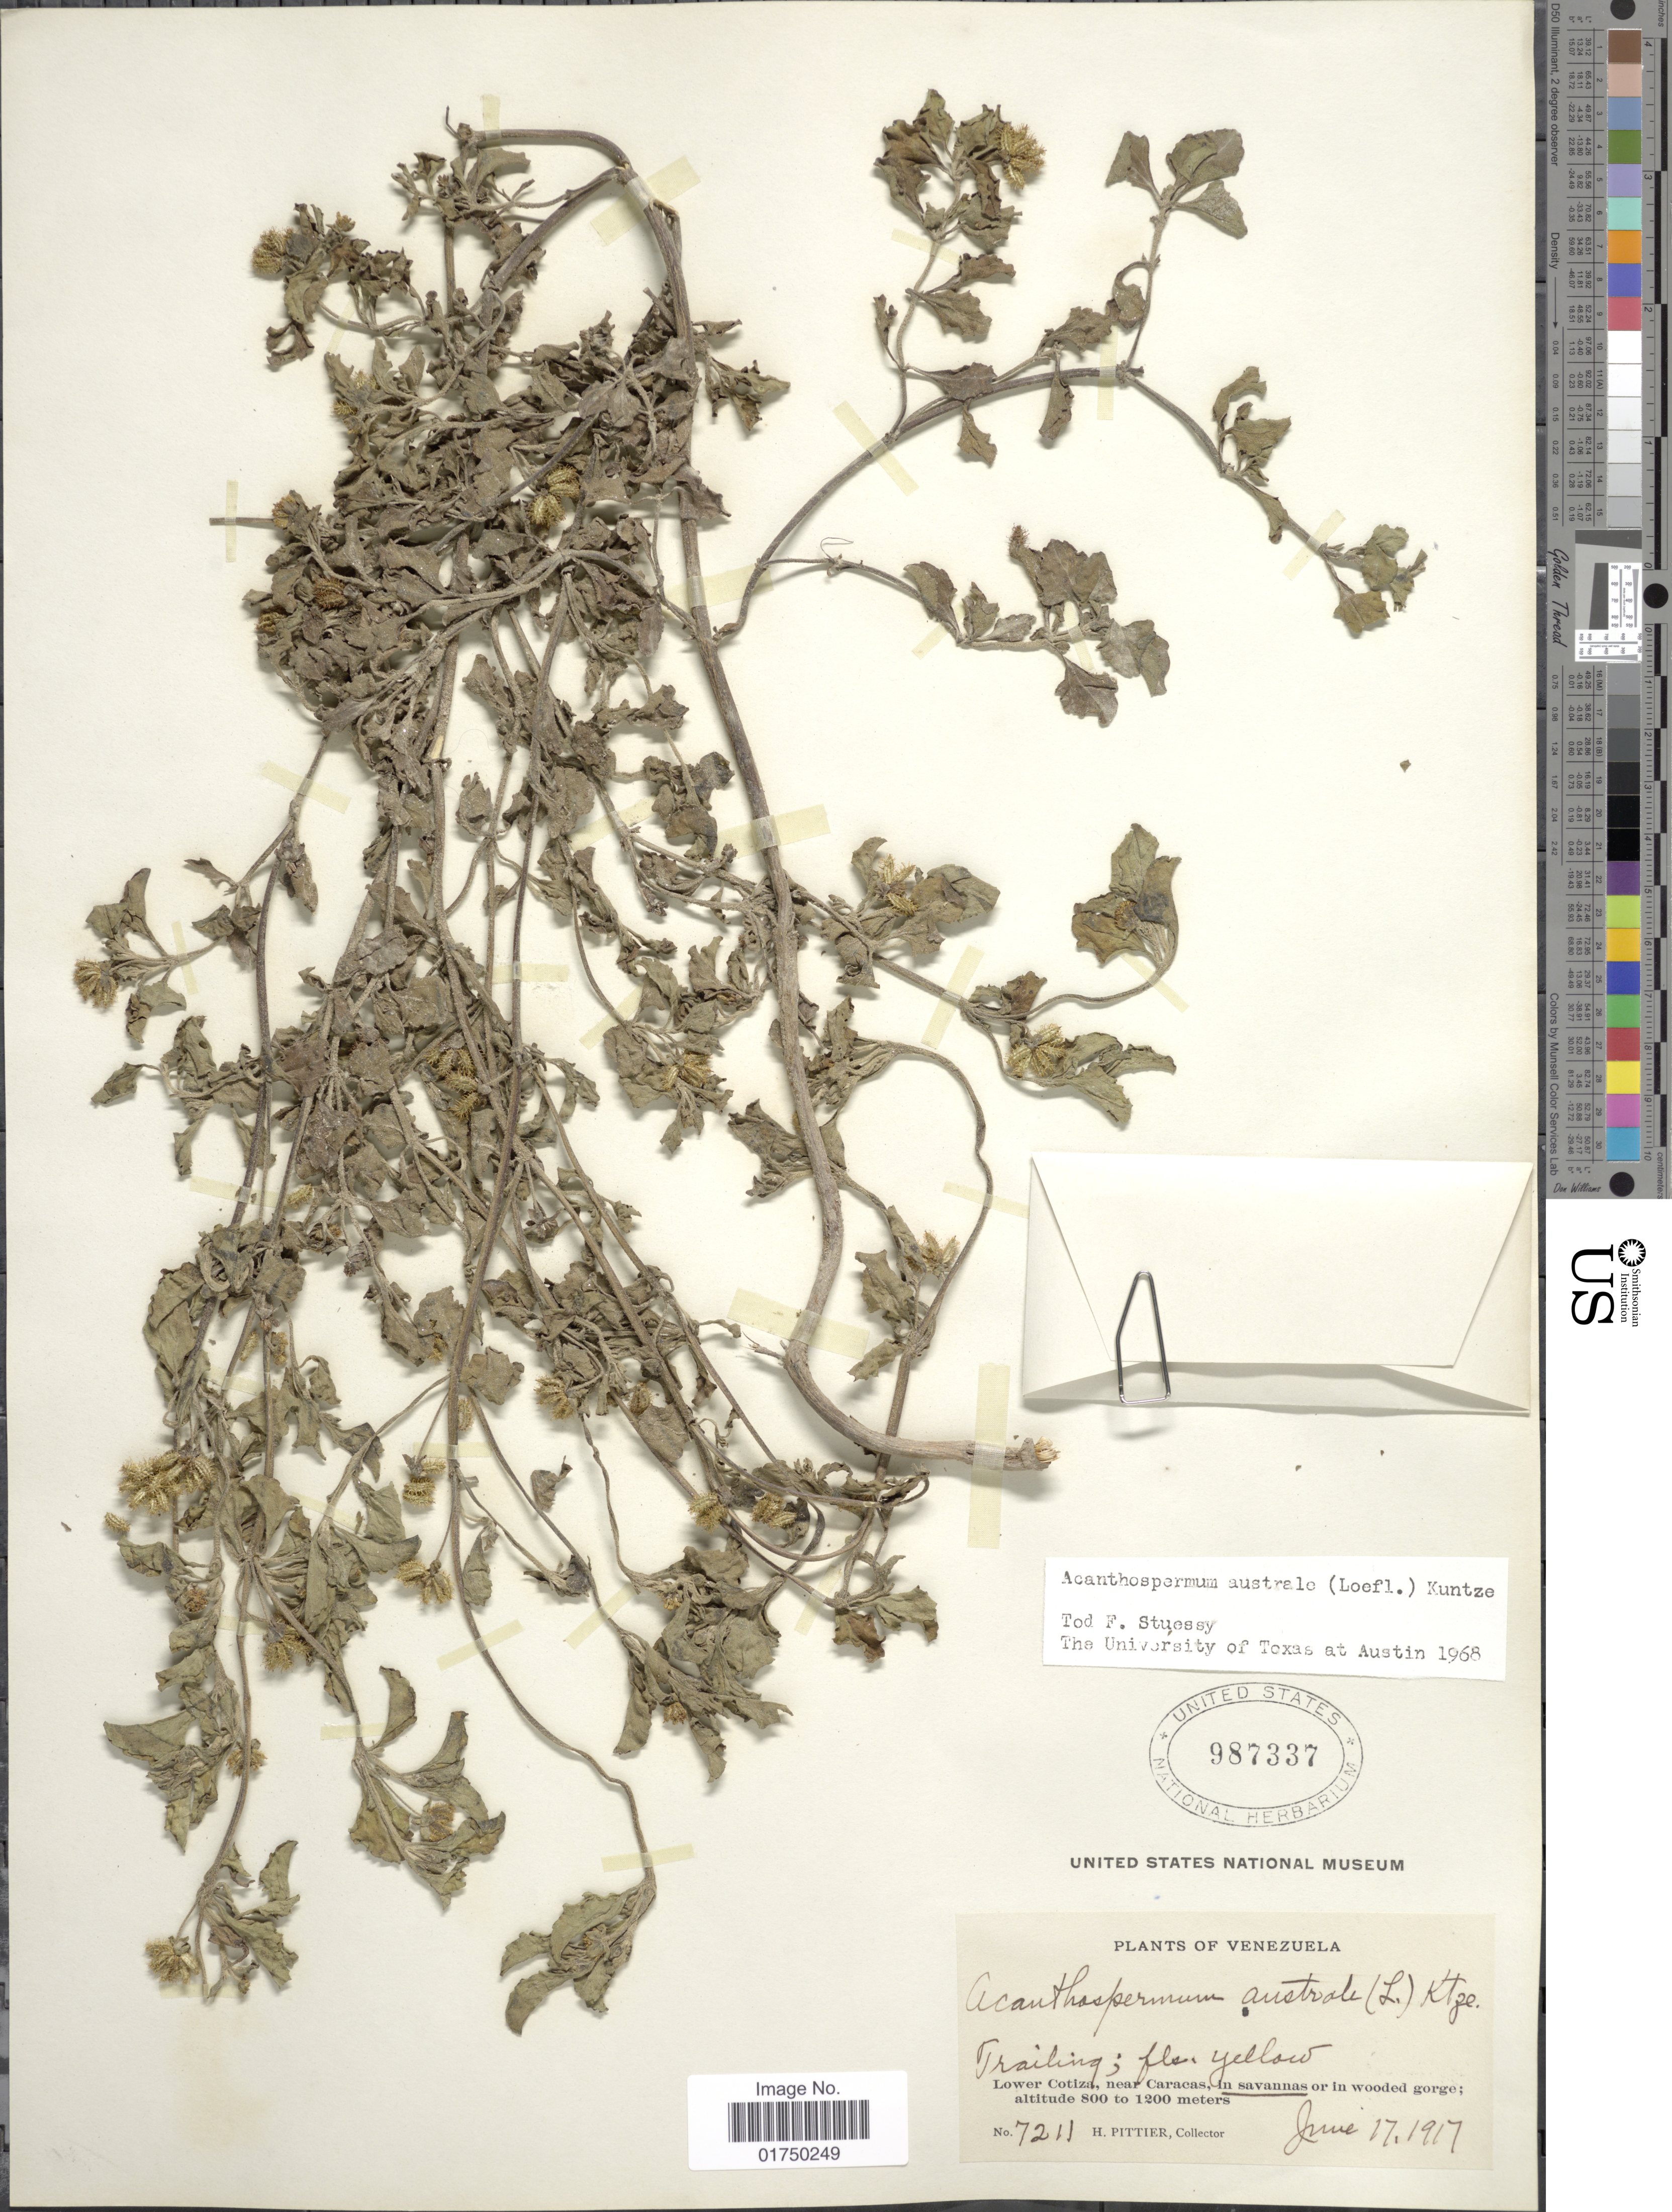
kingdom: Plantae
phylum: Tracheophyta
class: Magnoliopsida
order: Asterales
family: Asteraceae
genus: Acanthospermum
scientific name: Acanthospermum australe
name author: (Loefl.) Kuntze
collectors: H. F. Pittier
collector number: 7211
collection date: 1917-06-17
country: Venezuela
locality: Lower Cotiza, near Caracas, in savannas or in wooded gorge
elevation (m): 800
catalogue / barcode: US 987337